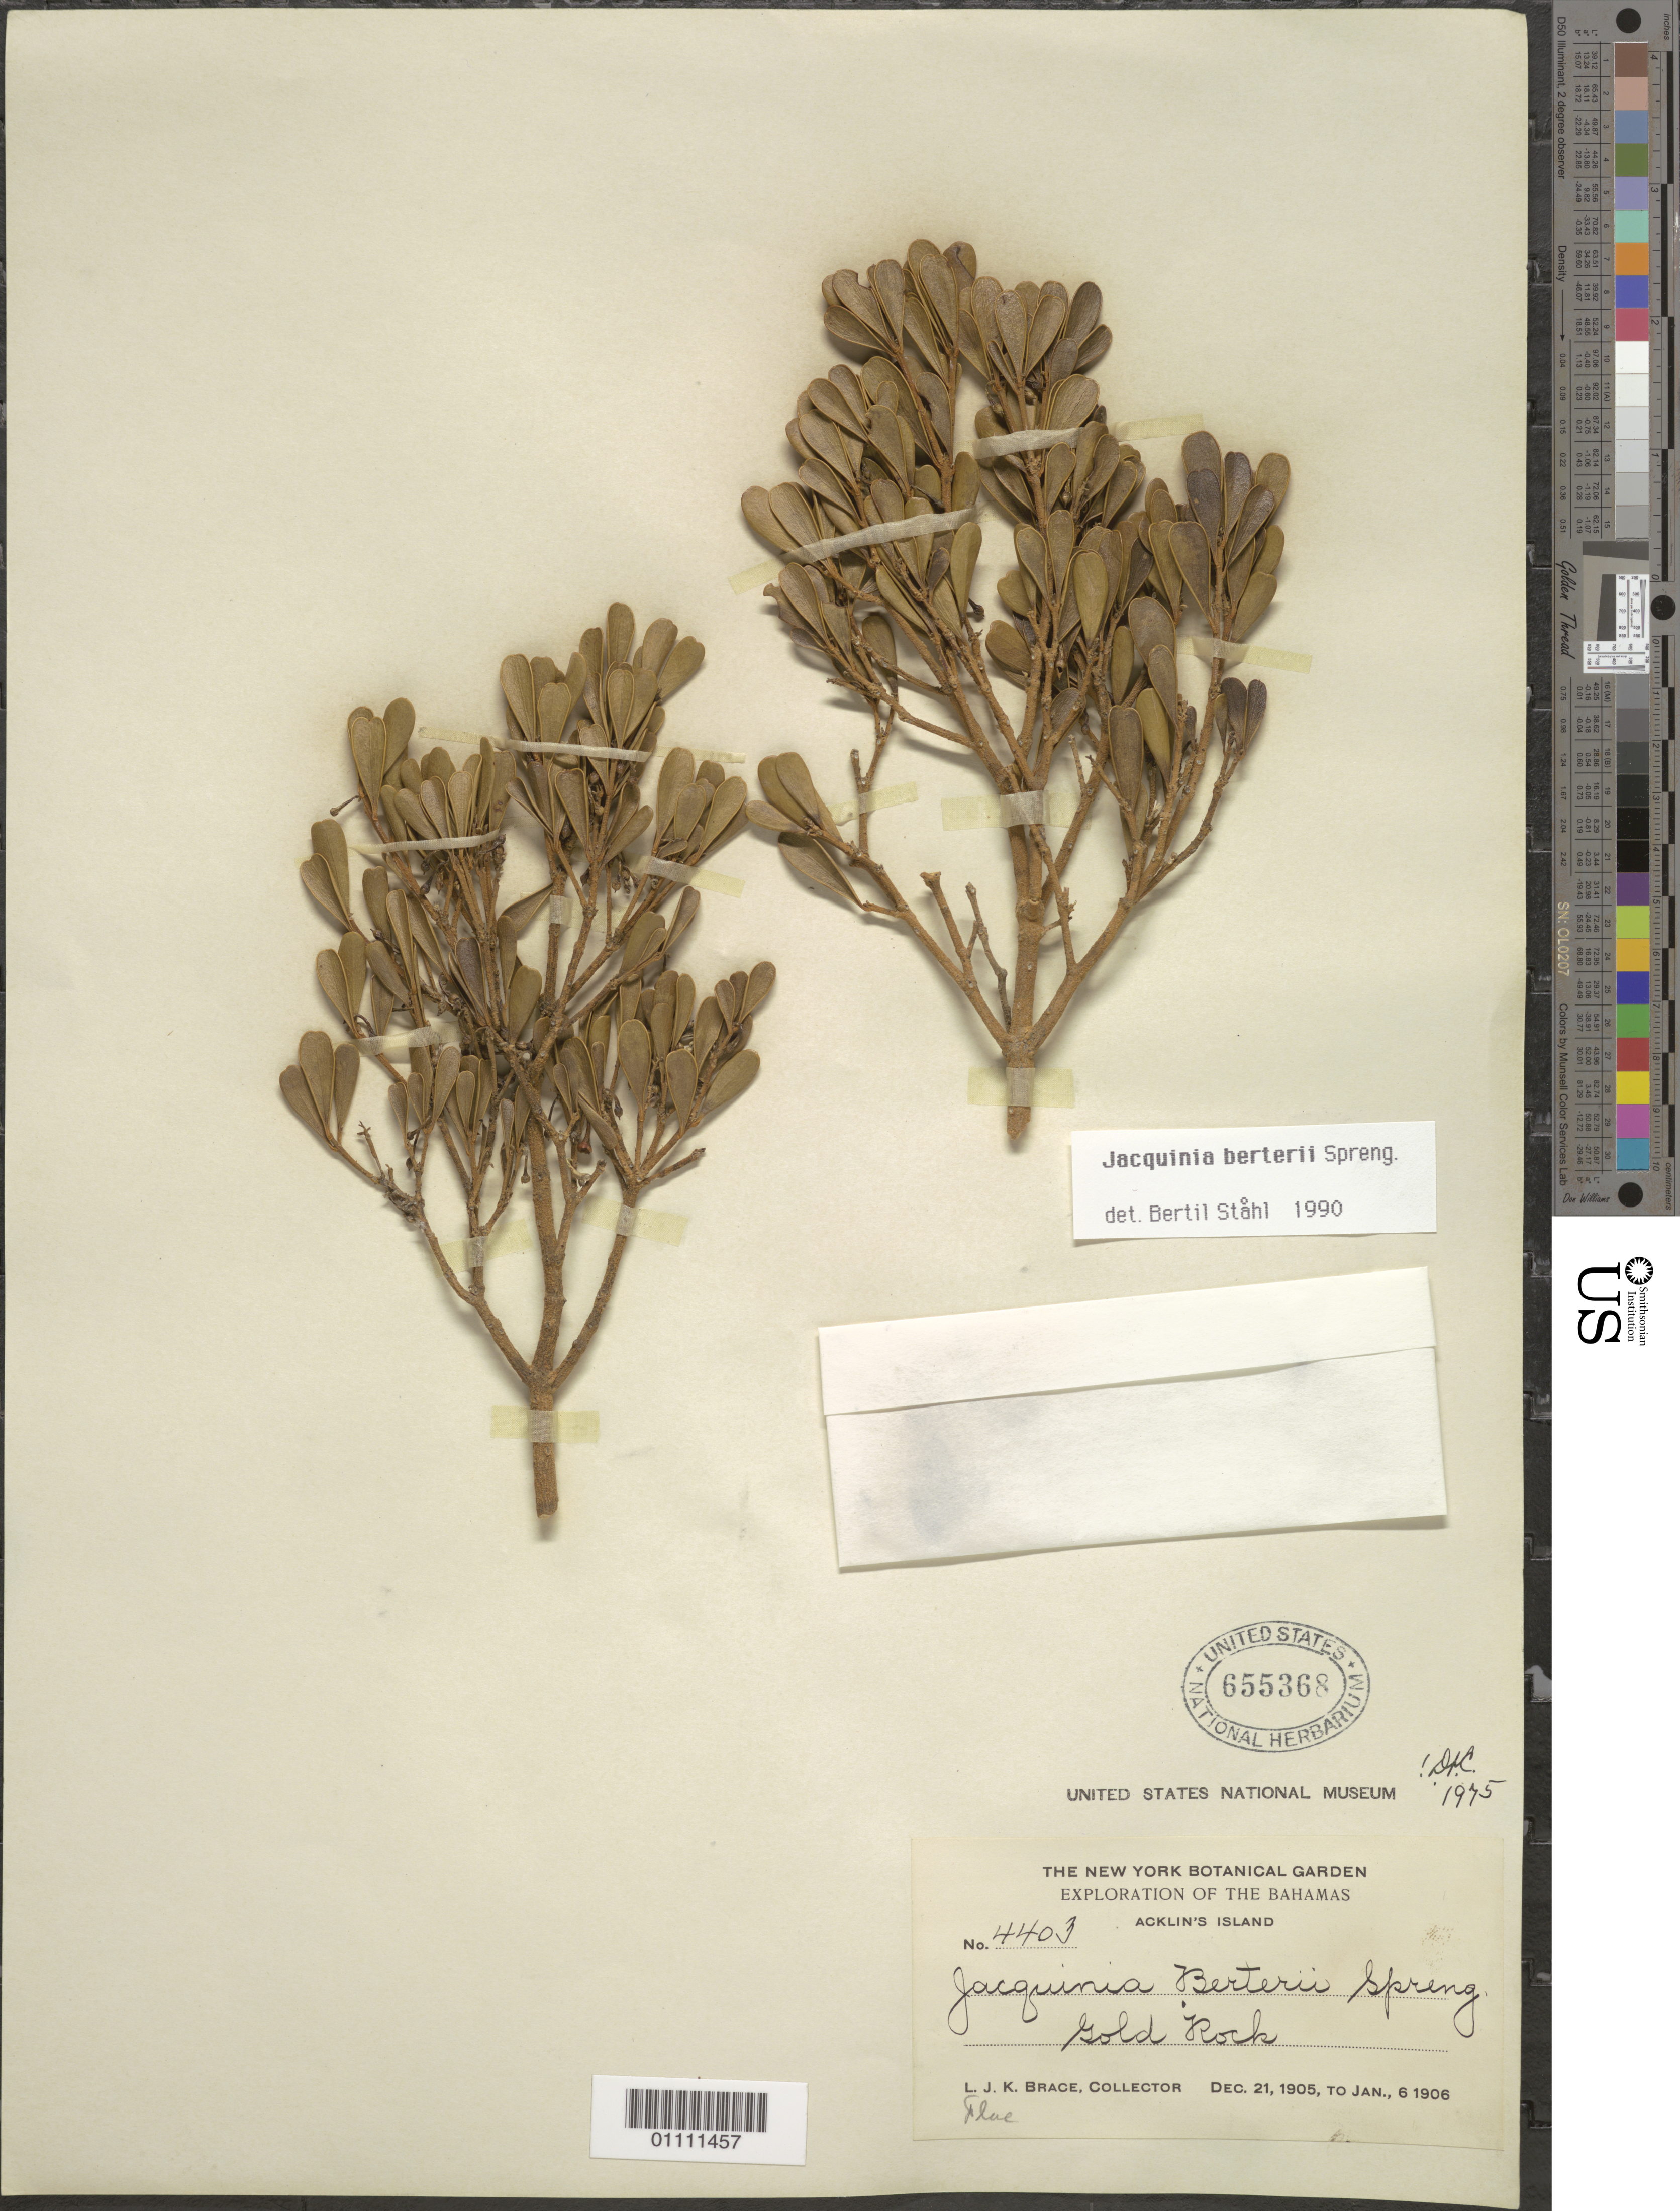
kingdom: Plantae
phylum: Tracheophyta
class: Magnoliopsida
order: Ericales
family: Primulaceae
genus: Jacquinia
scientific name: Jacquinia berteroi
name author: Spreng.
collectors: L. J. K. Brace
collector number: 4403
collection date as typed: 21 Dec 1905 to 06 Jan 1906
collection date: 1905-12-21/1906-01-06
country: Bahamas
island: Acklin's I.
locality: Gold Rock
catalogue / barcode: US 655368